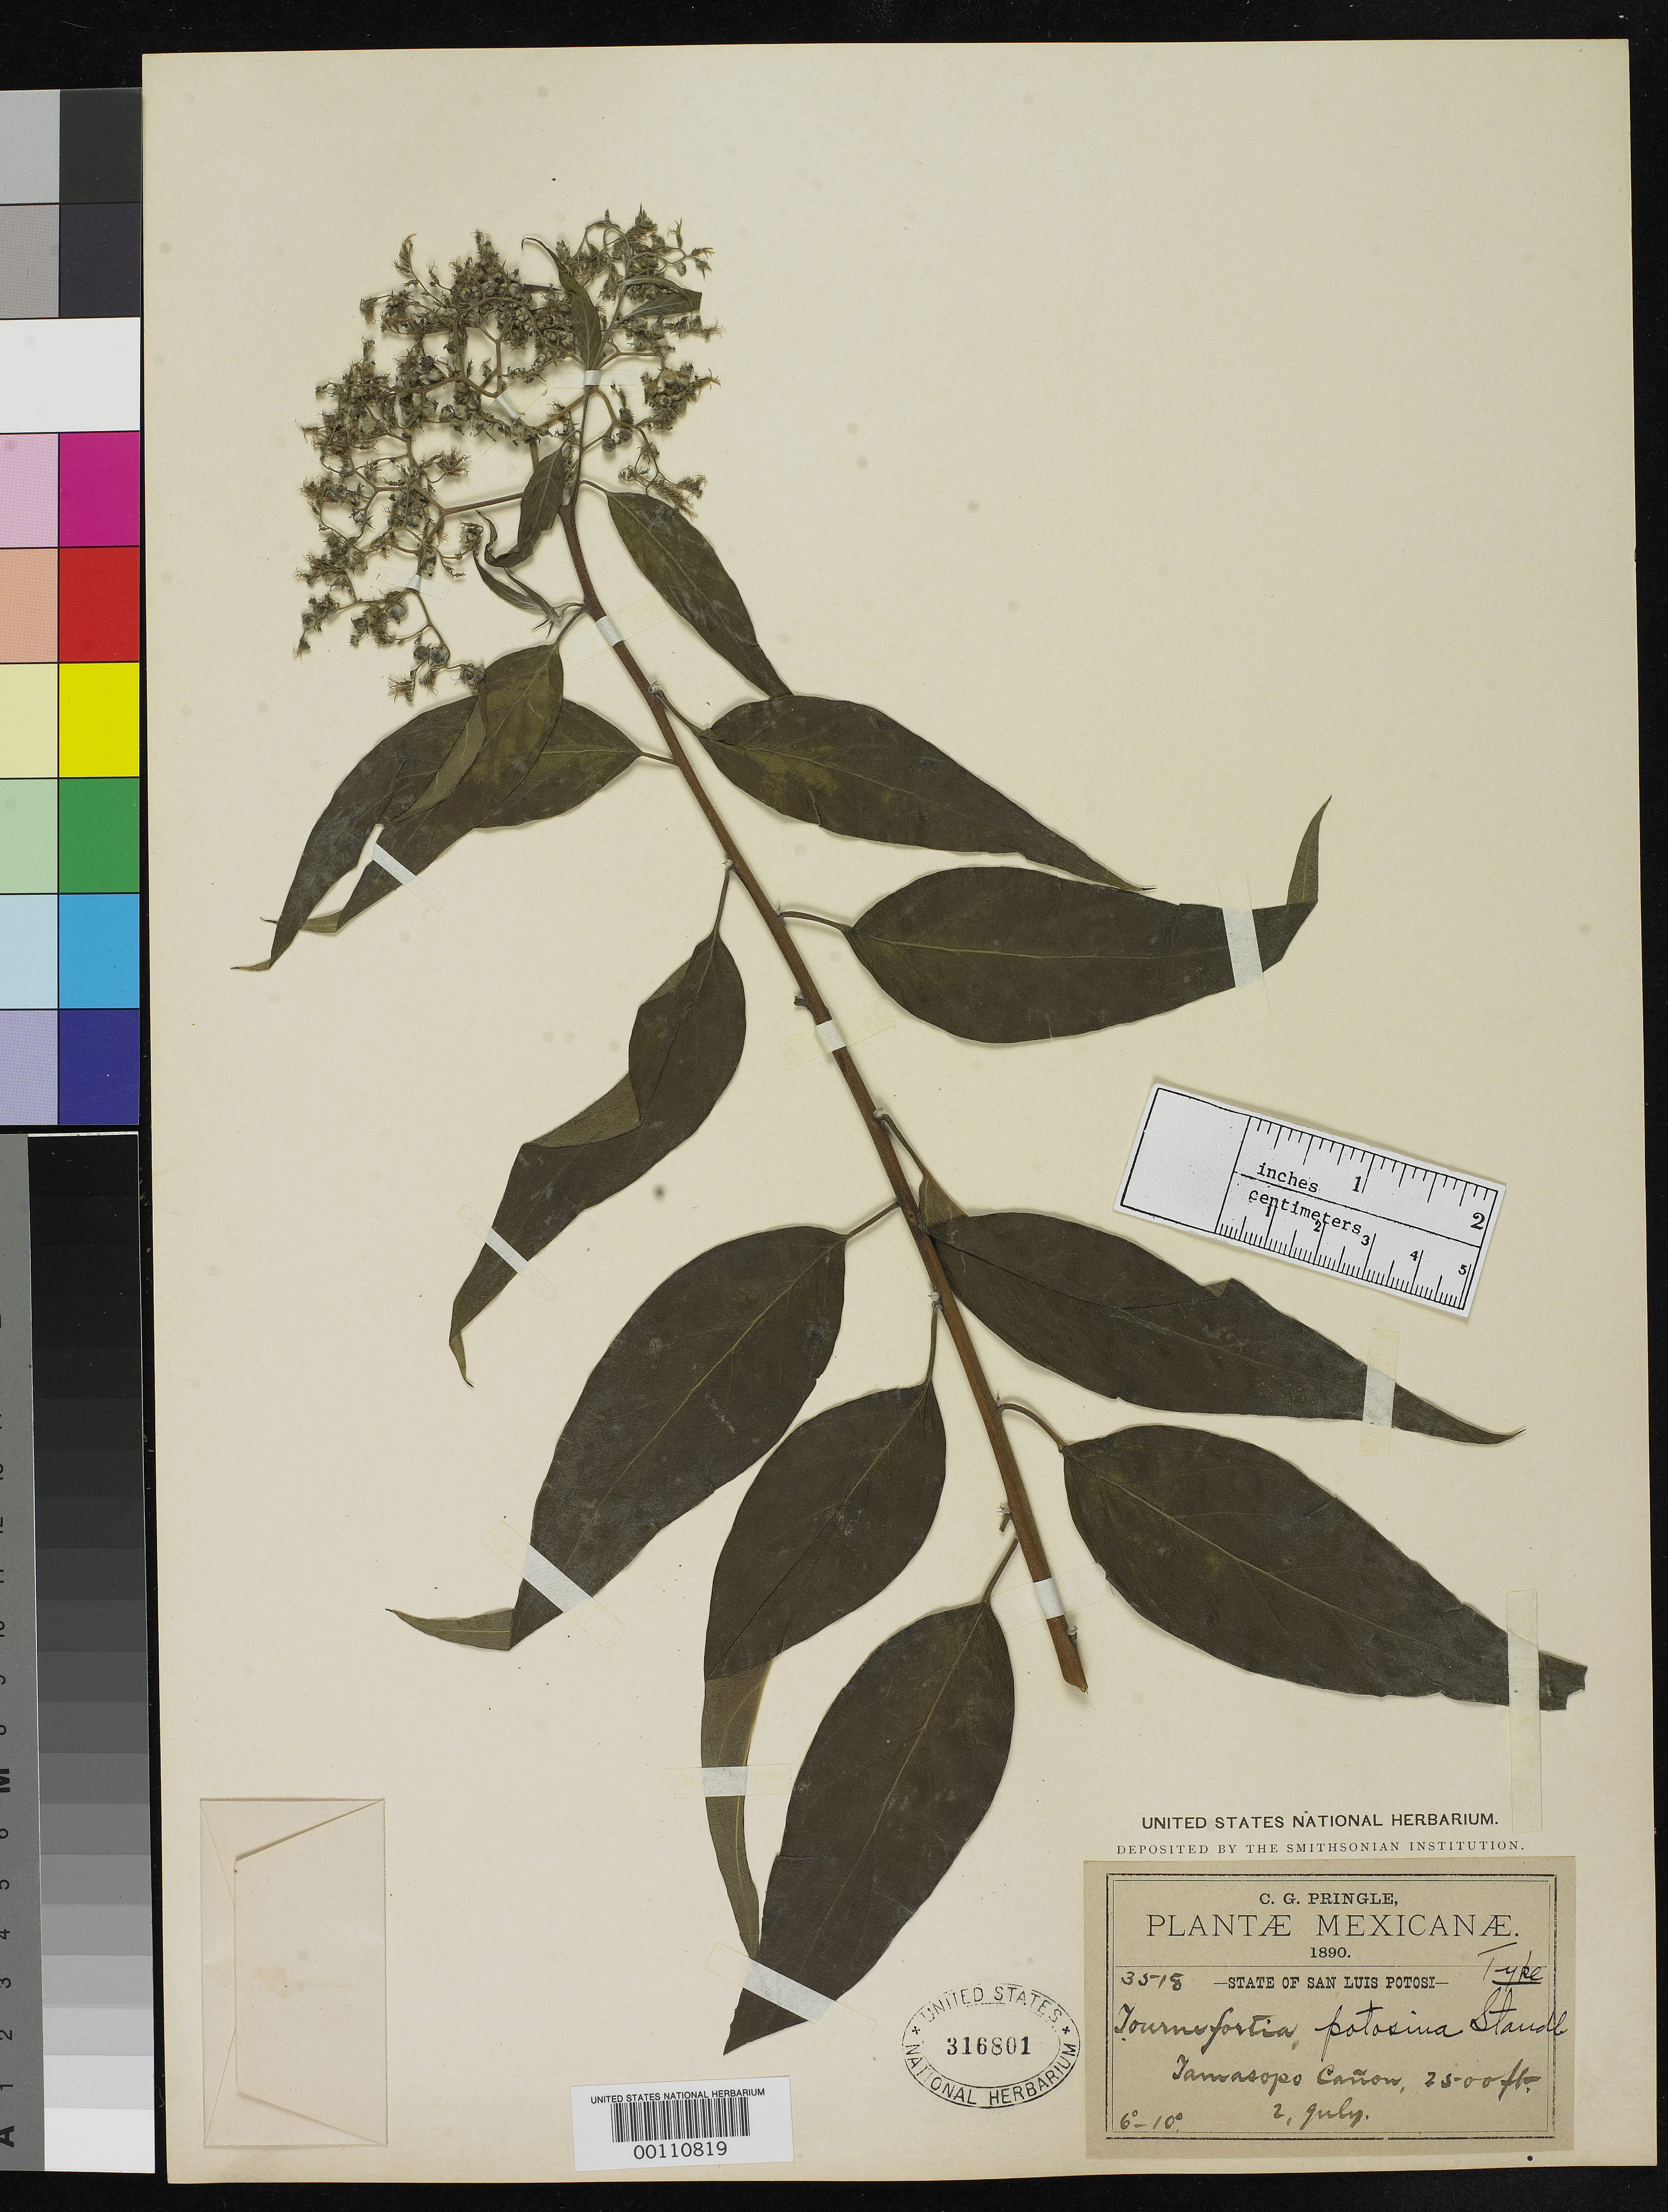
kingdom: Plantae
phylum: Tracheophyta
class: Magnoliopsida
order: Boraginales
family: Heliotropiaceae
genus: Tournefortia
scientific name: Tournefortia potosina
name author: Standl.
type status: Holotype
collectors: C. G. Pringle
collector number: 3518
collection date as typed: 02 Jul 1890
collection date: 1890-07-02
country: Mexico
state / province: San Luis Potosi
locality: Tamasopo Canyon.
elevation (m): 750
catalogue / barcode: US 316801